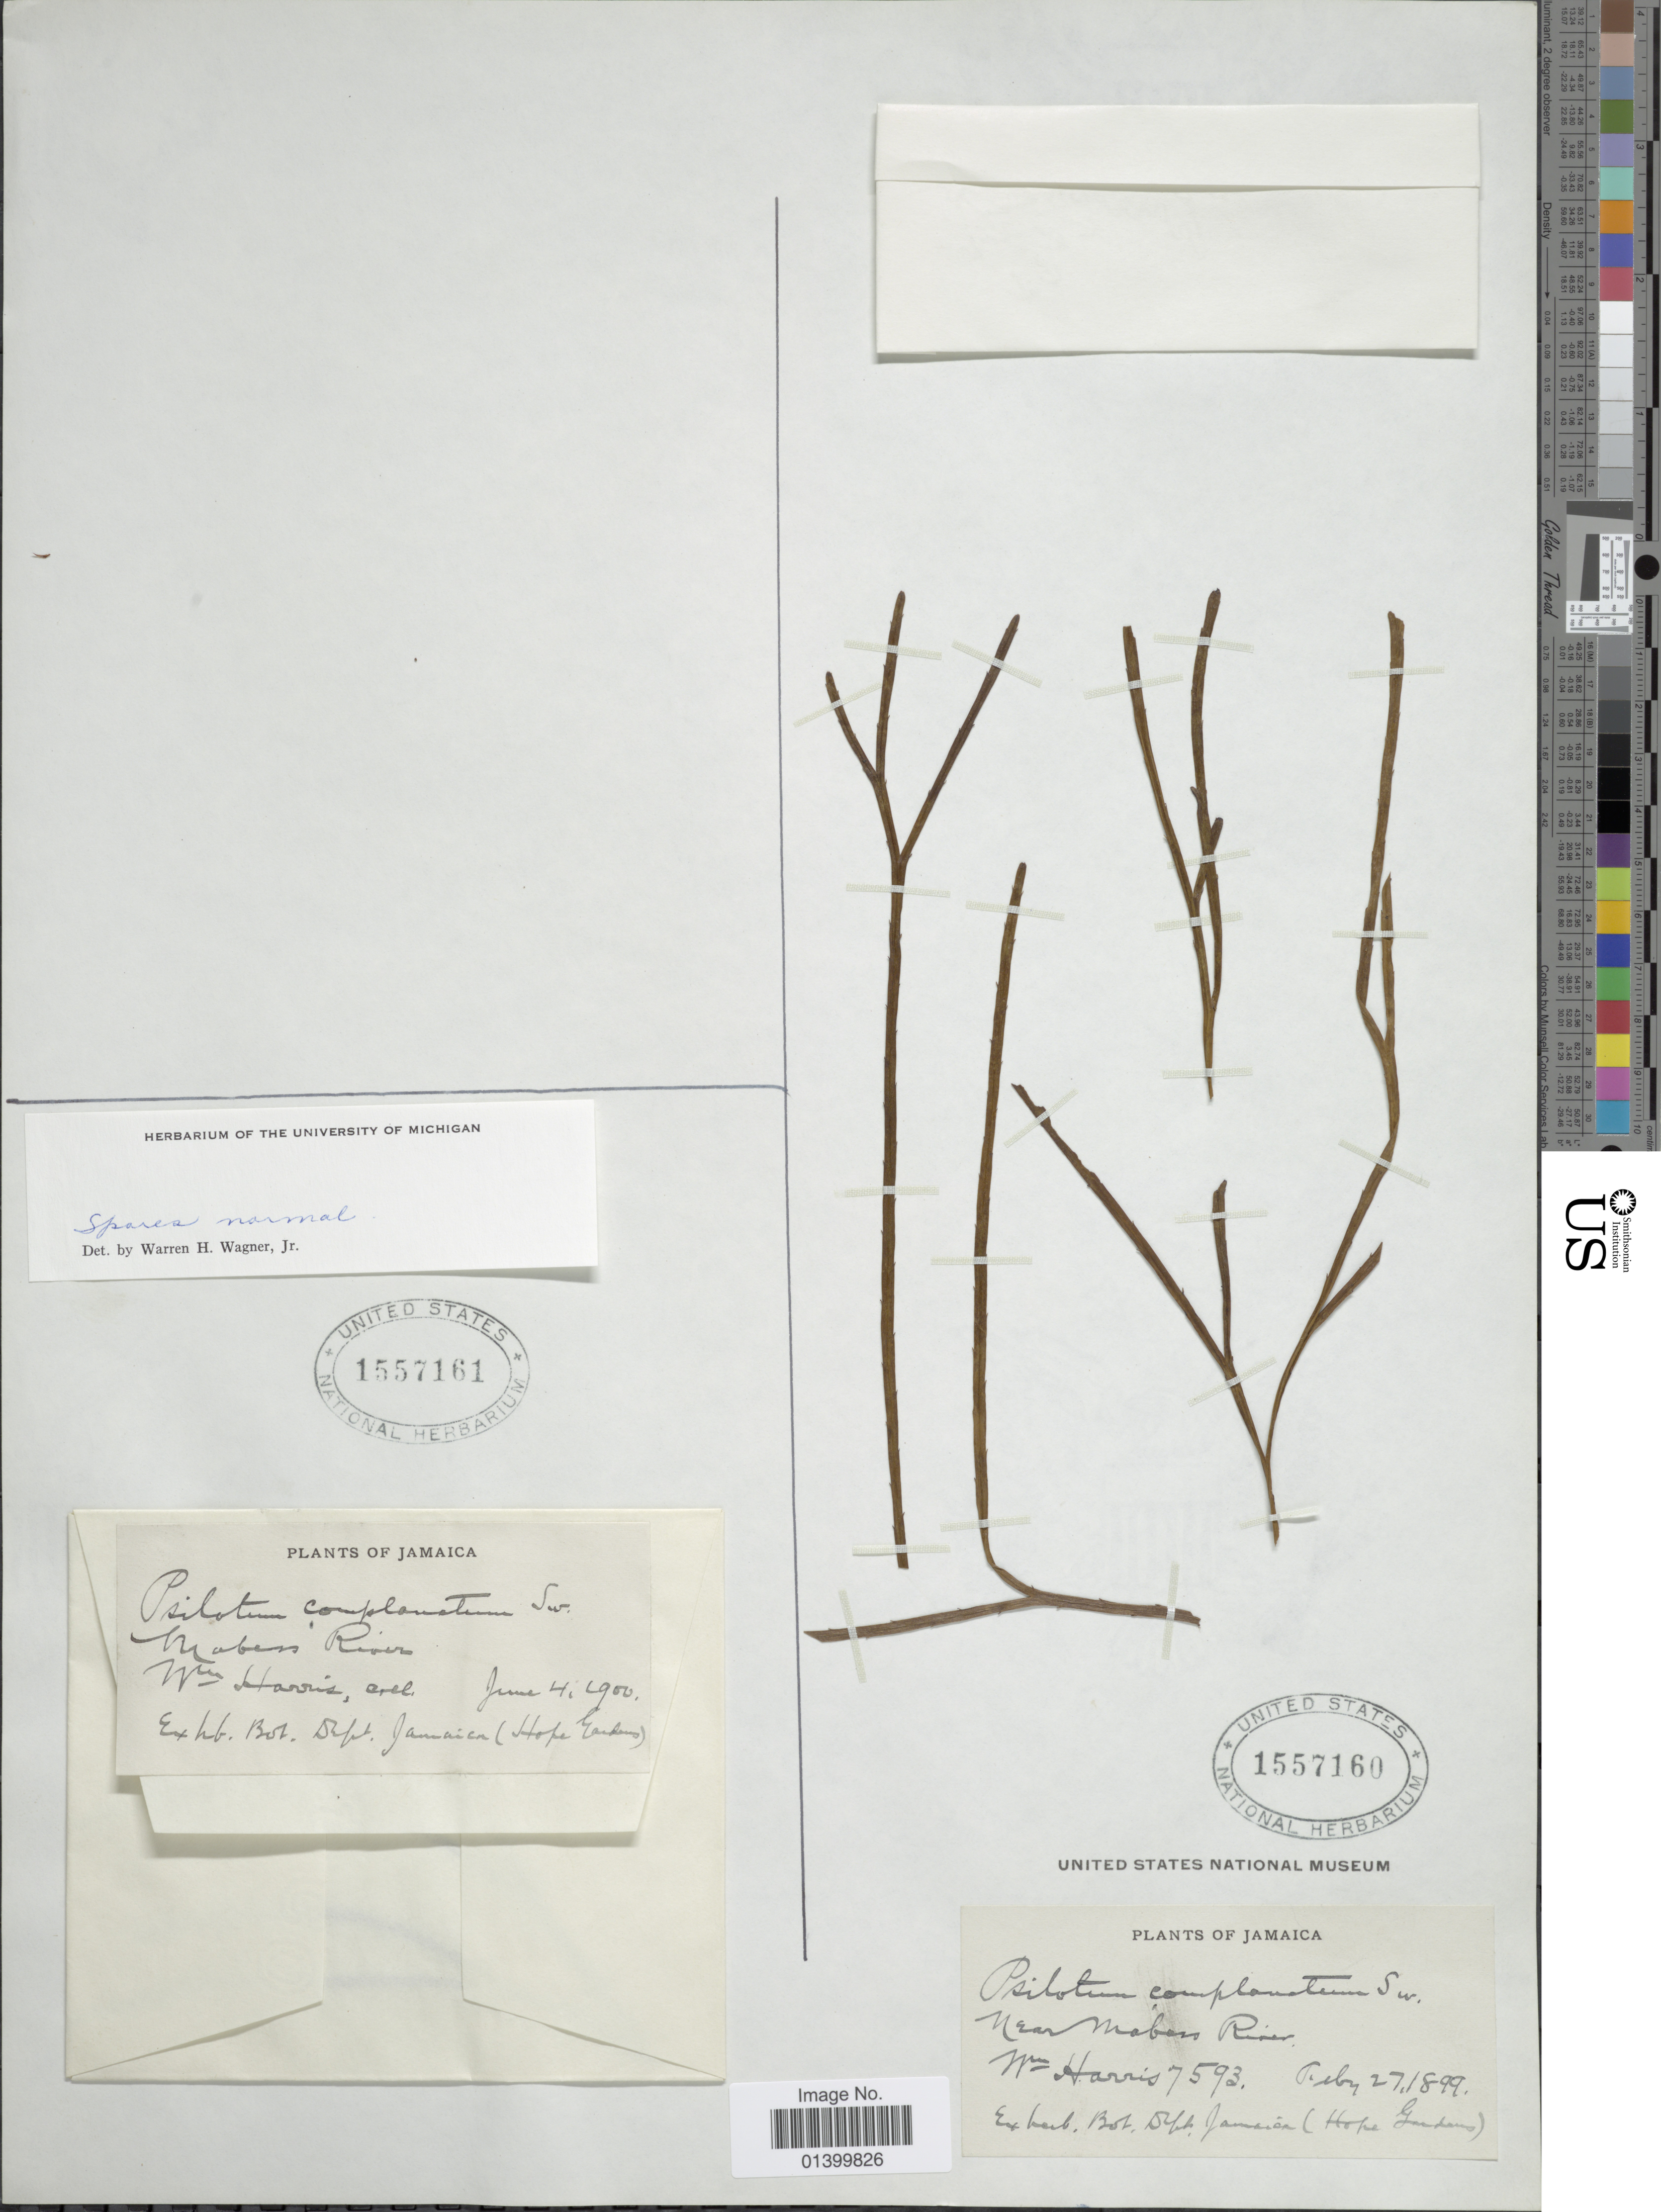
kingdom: Plantae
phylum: Tracheophyta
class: Polypodiopsida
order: Psilotales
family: Psilotaceae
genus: Psilotum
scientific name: Psilotum complanatum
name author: Sw.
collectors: W. Harris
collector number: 7593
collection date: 1899-02-27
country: Jamaica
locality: Near Mabess River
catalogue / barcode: US 1557160